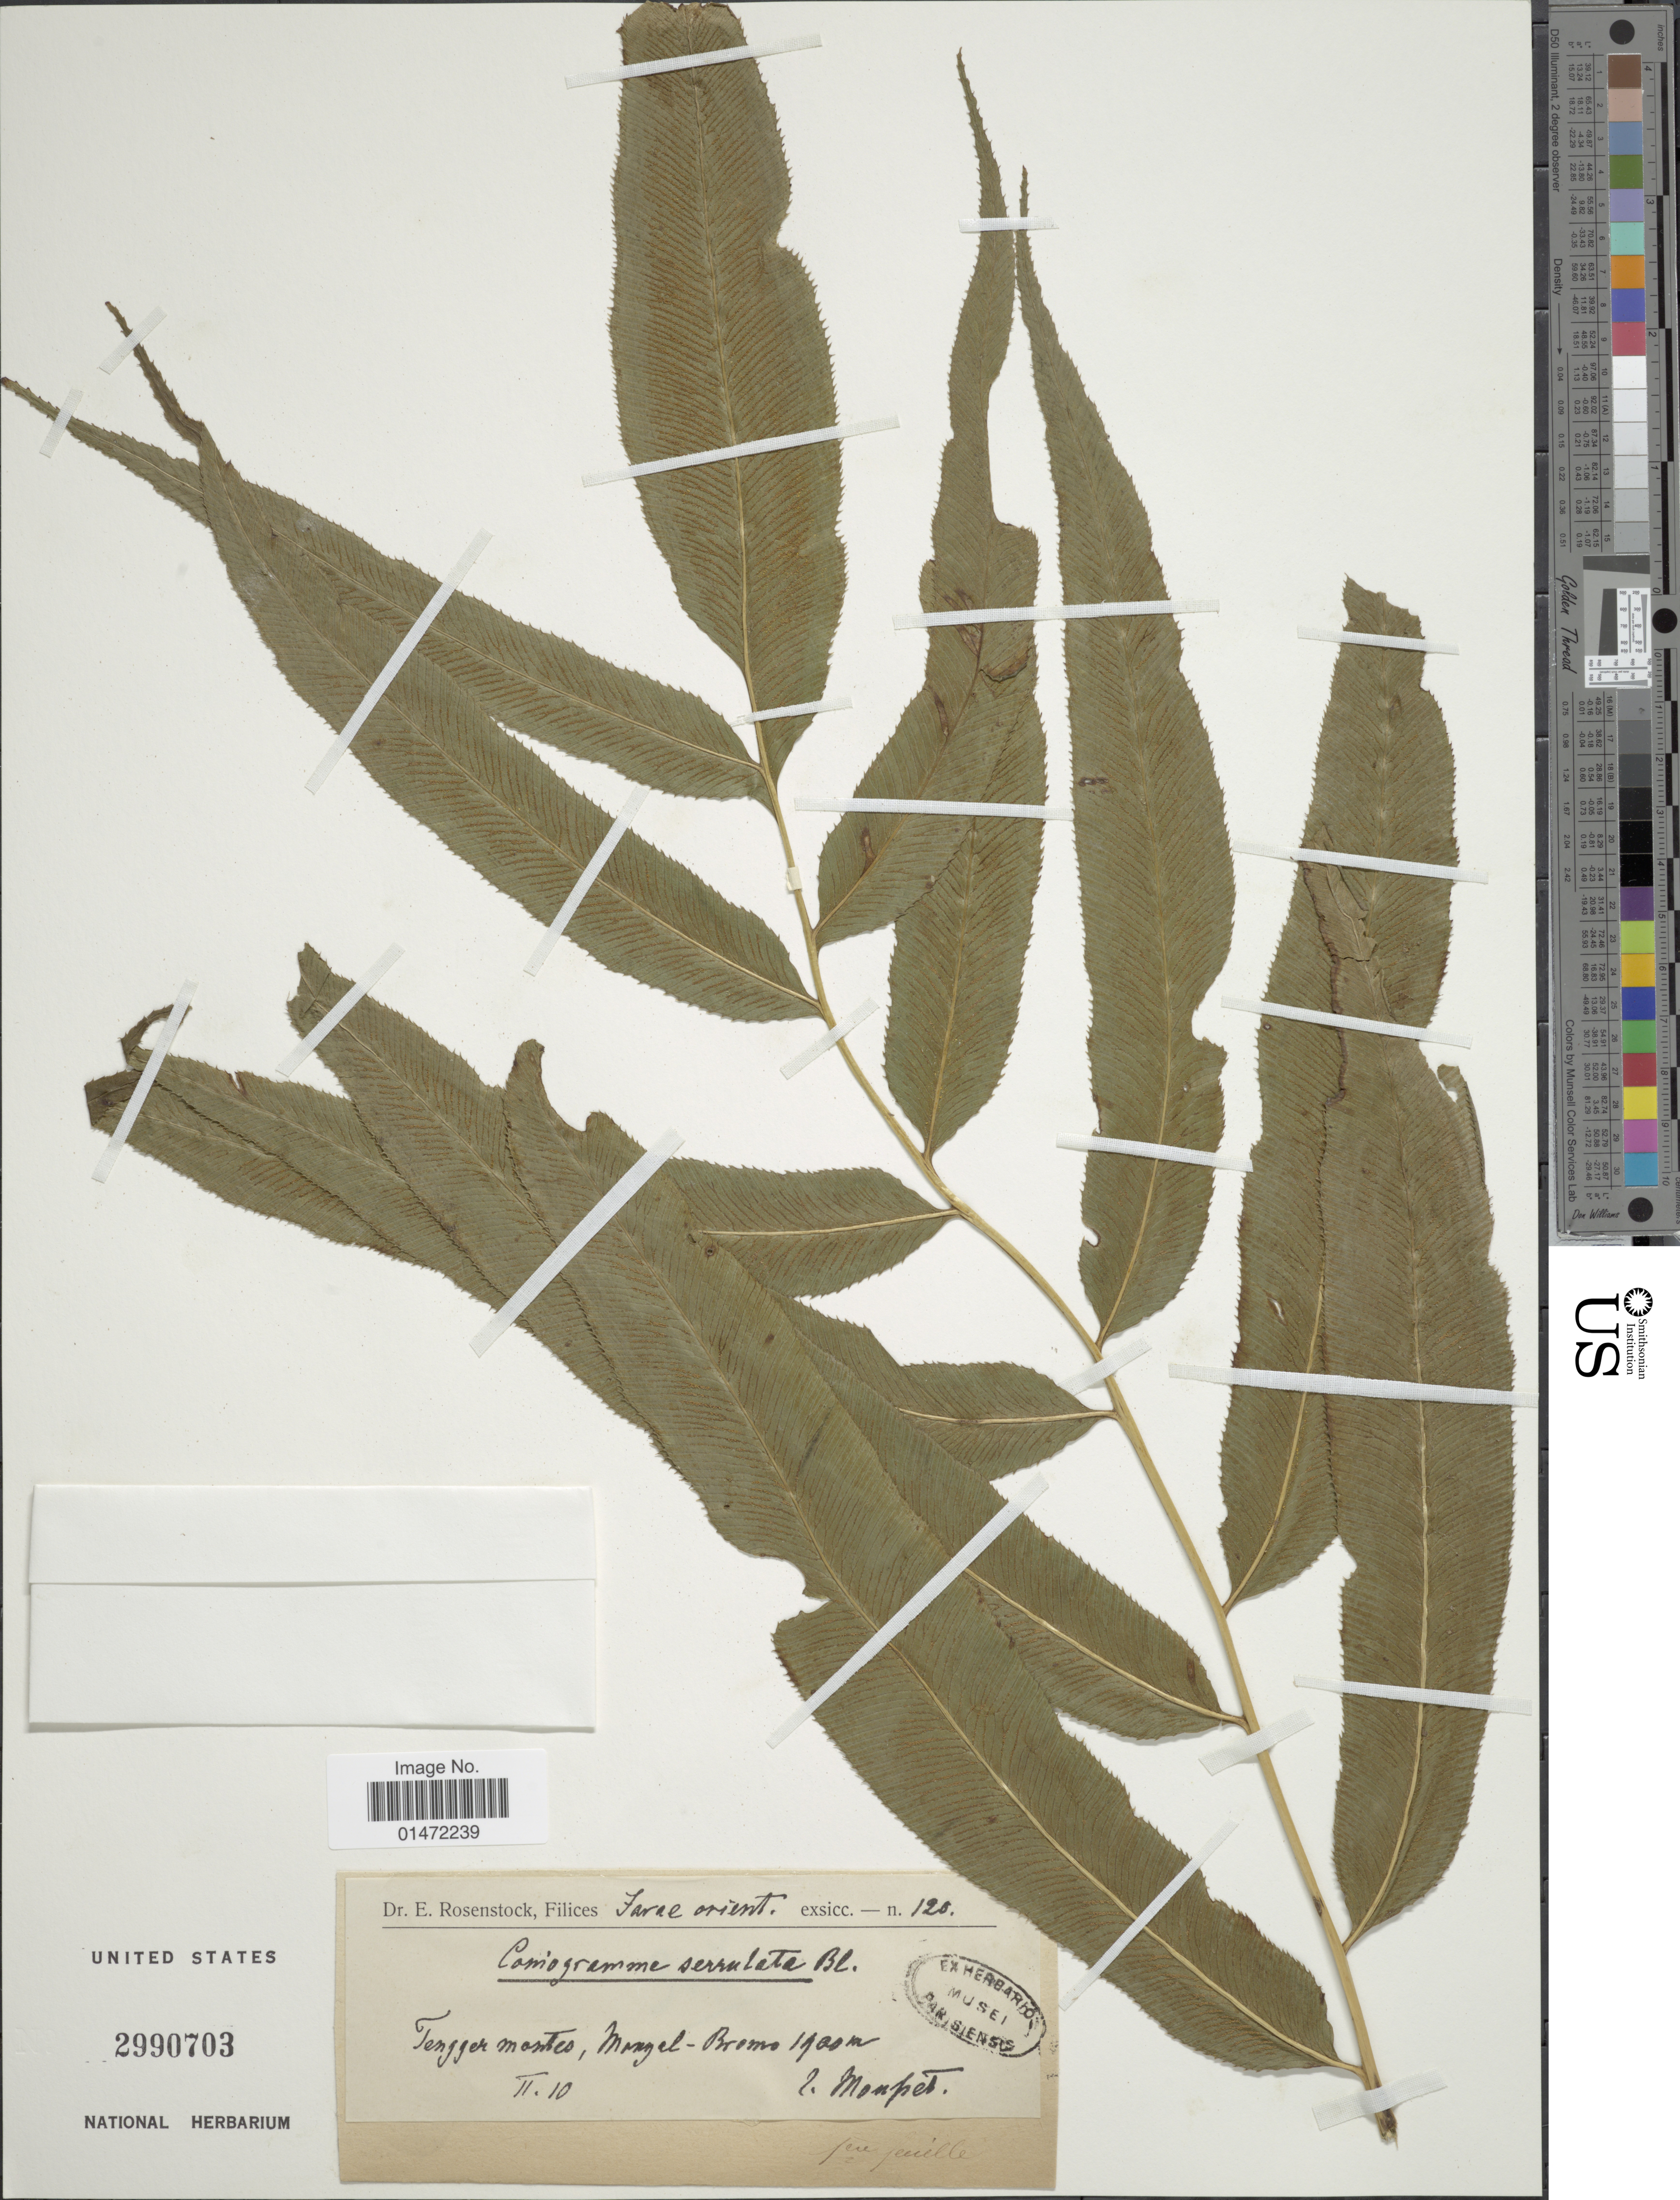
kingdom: Plantae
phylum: Tracheophyta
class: Polypodiopsida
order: Polypodiales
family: Pteridaceae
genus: Coniogramme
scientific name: Coniogramme serrulata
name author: (Blume) Fée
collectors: Monpet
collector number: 125*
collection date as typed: Transcribed d/m/y: /2/10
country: Indonesia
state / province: Java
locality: Javae orient. Tengger montes, Mongel-Bromo [interpreted]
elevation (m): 1900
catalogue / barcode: US 2990703